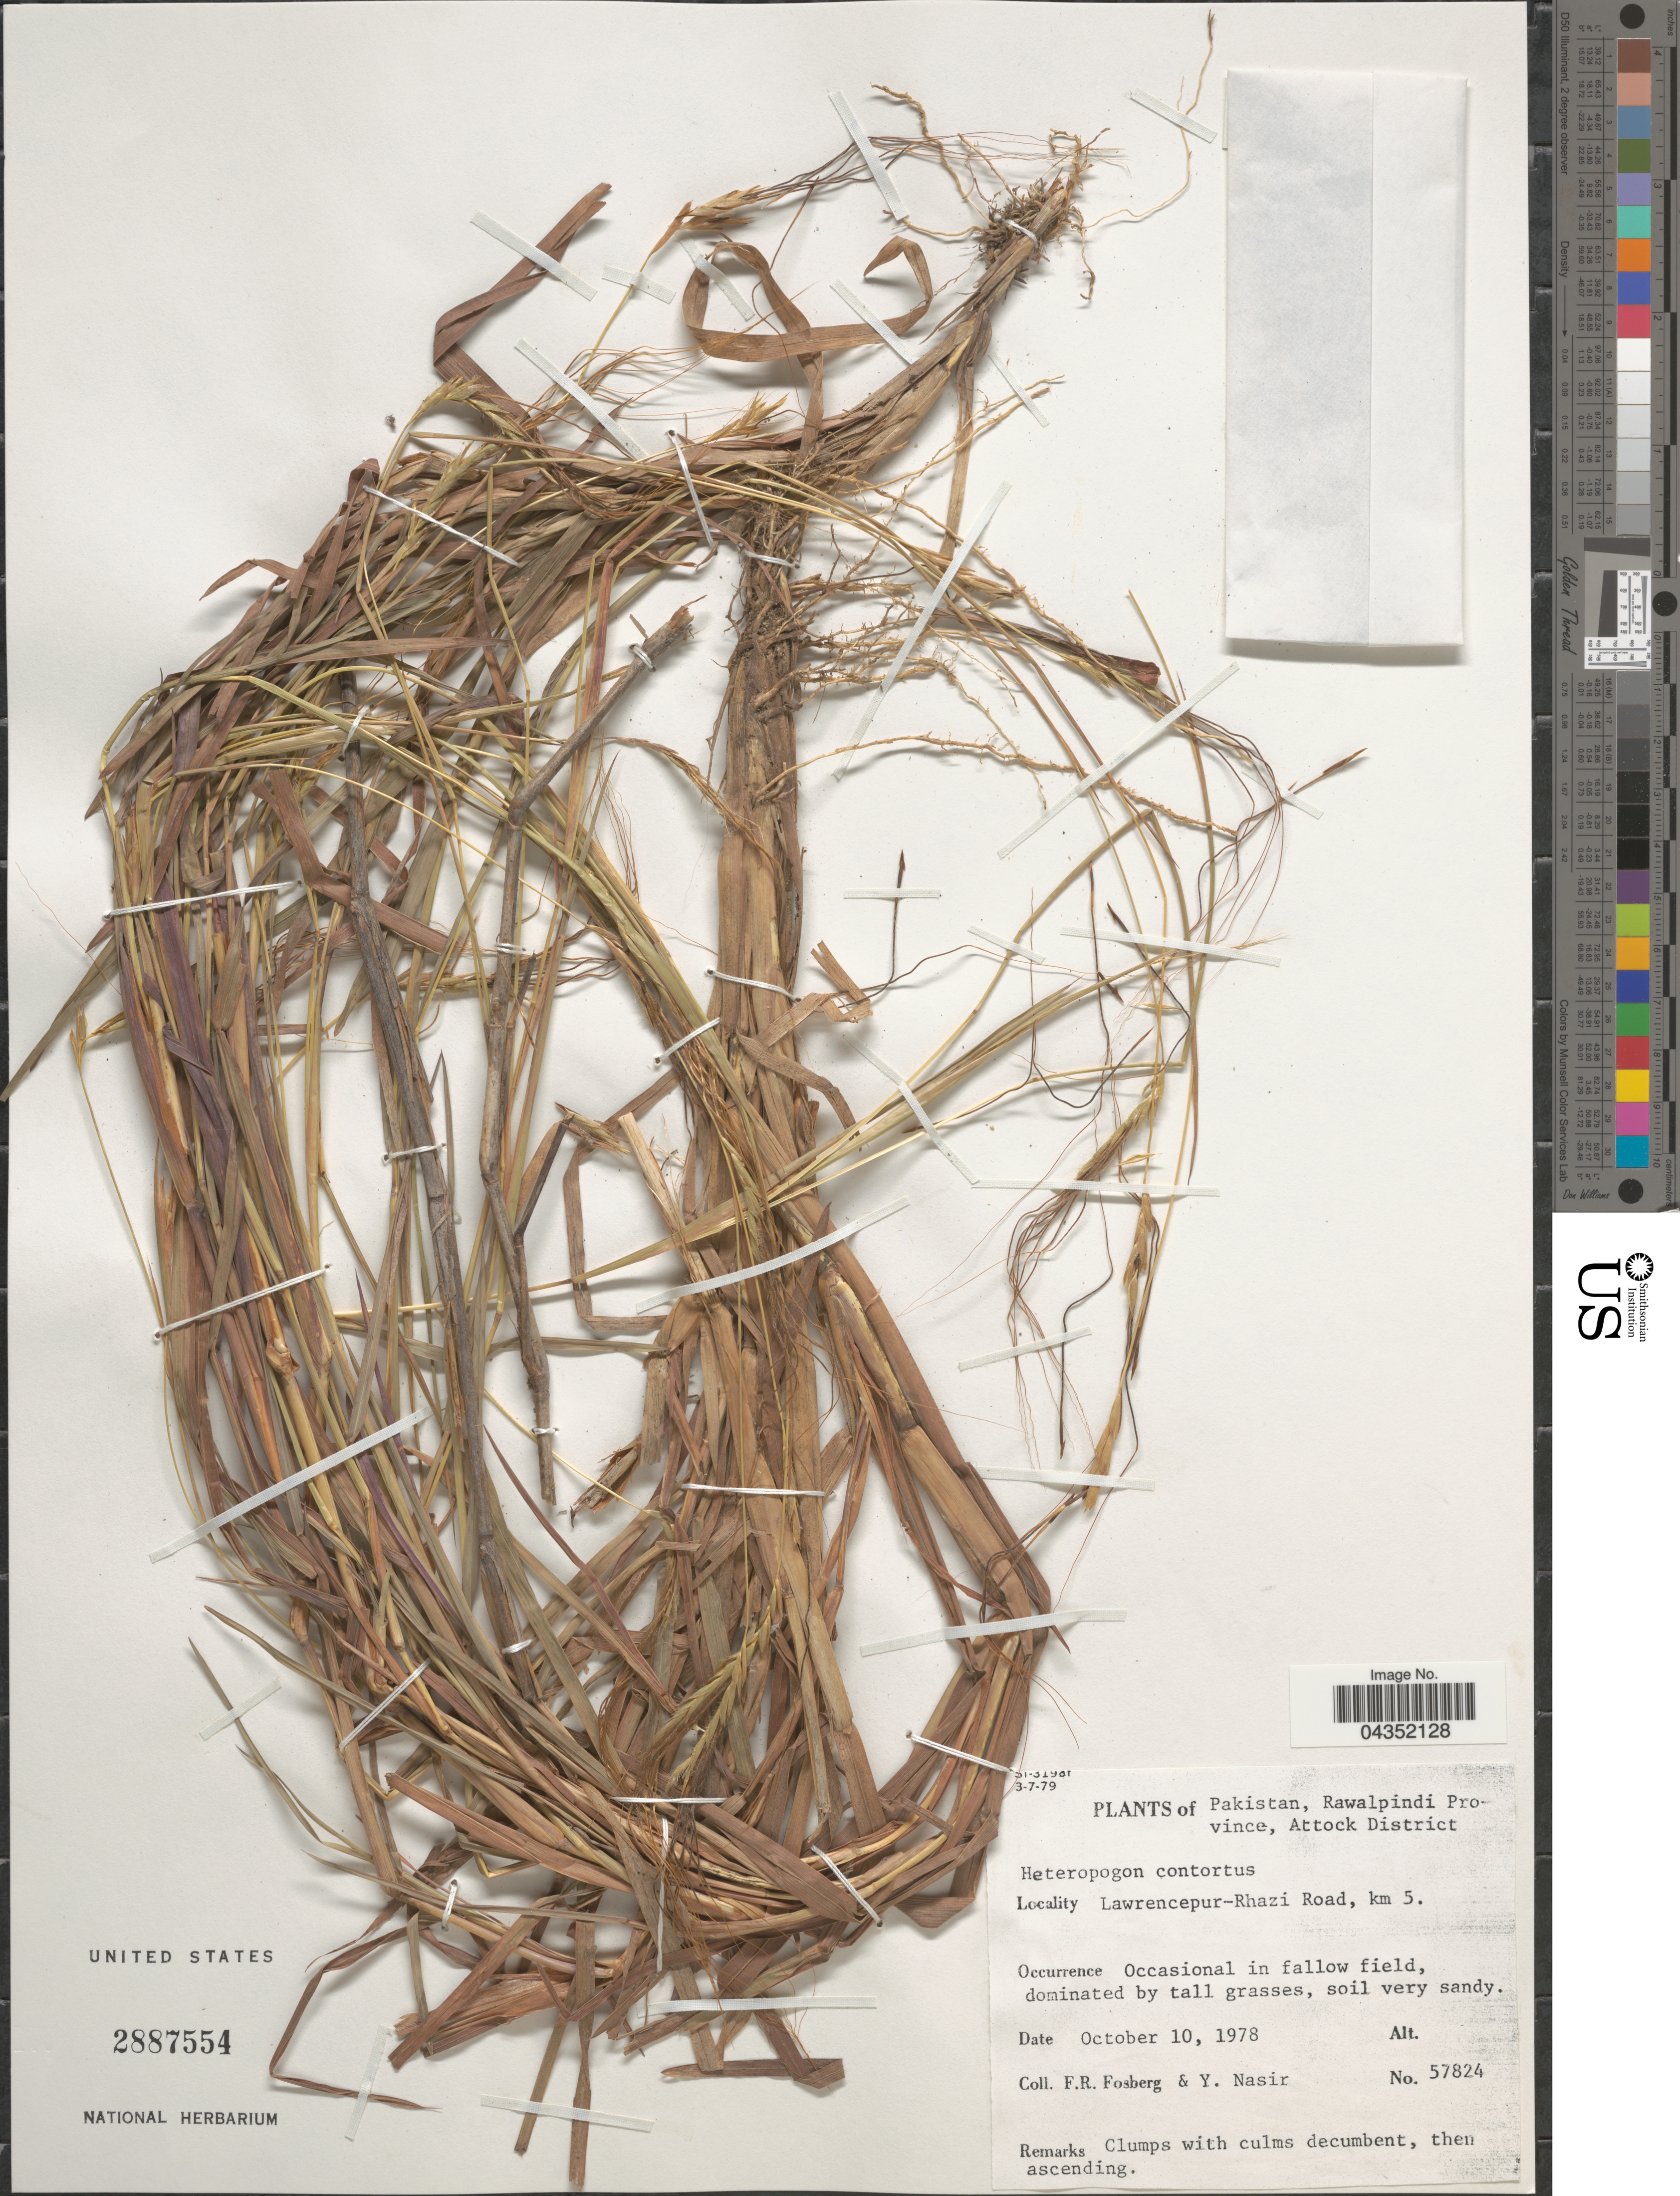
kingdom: Plantae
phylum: Tracheophyta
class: Liliopsida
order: Poales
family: Poaceae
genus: Heteropogon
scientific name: Heteropogon contortus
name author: (L.) P. Beauv. ex Roem. & Schult.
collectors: F. R. Fosberg & Y. Nasir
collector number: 57824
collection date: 1978-10-10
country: Pakistan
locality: Rawalpindi Province, Attock District. Lawrencepur-Rhazi Road, km 5.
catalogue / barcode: US 2887554